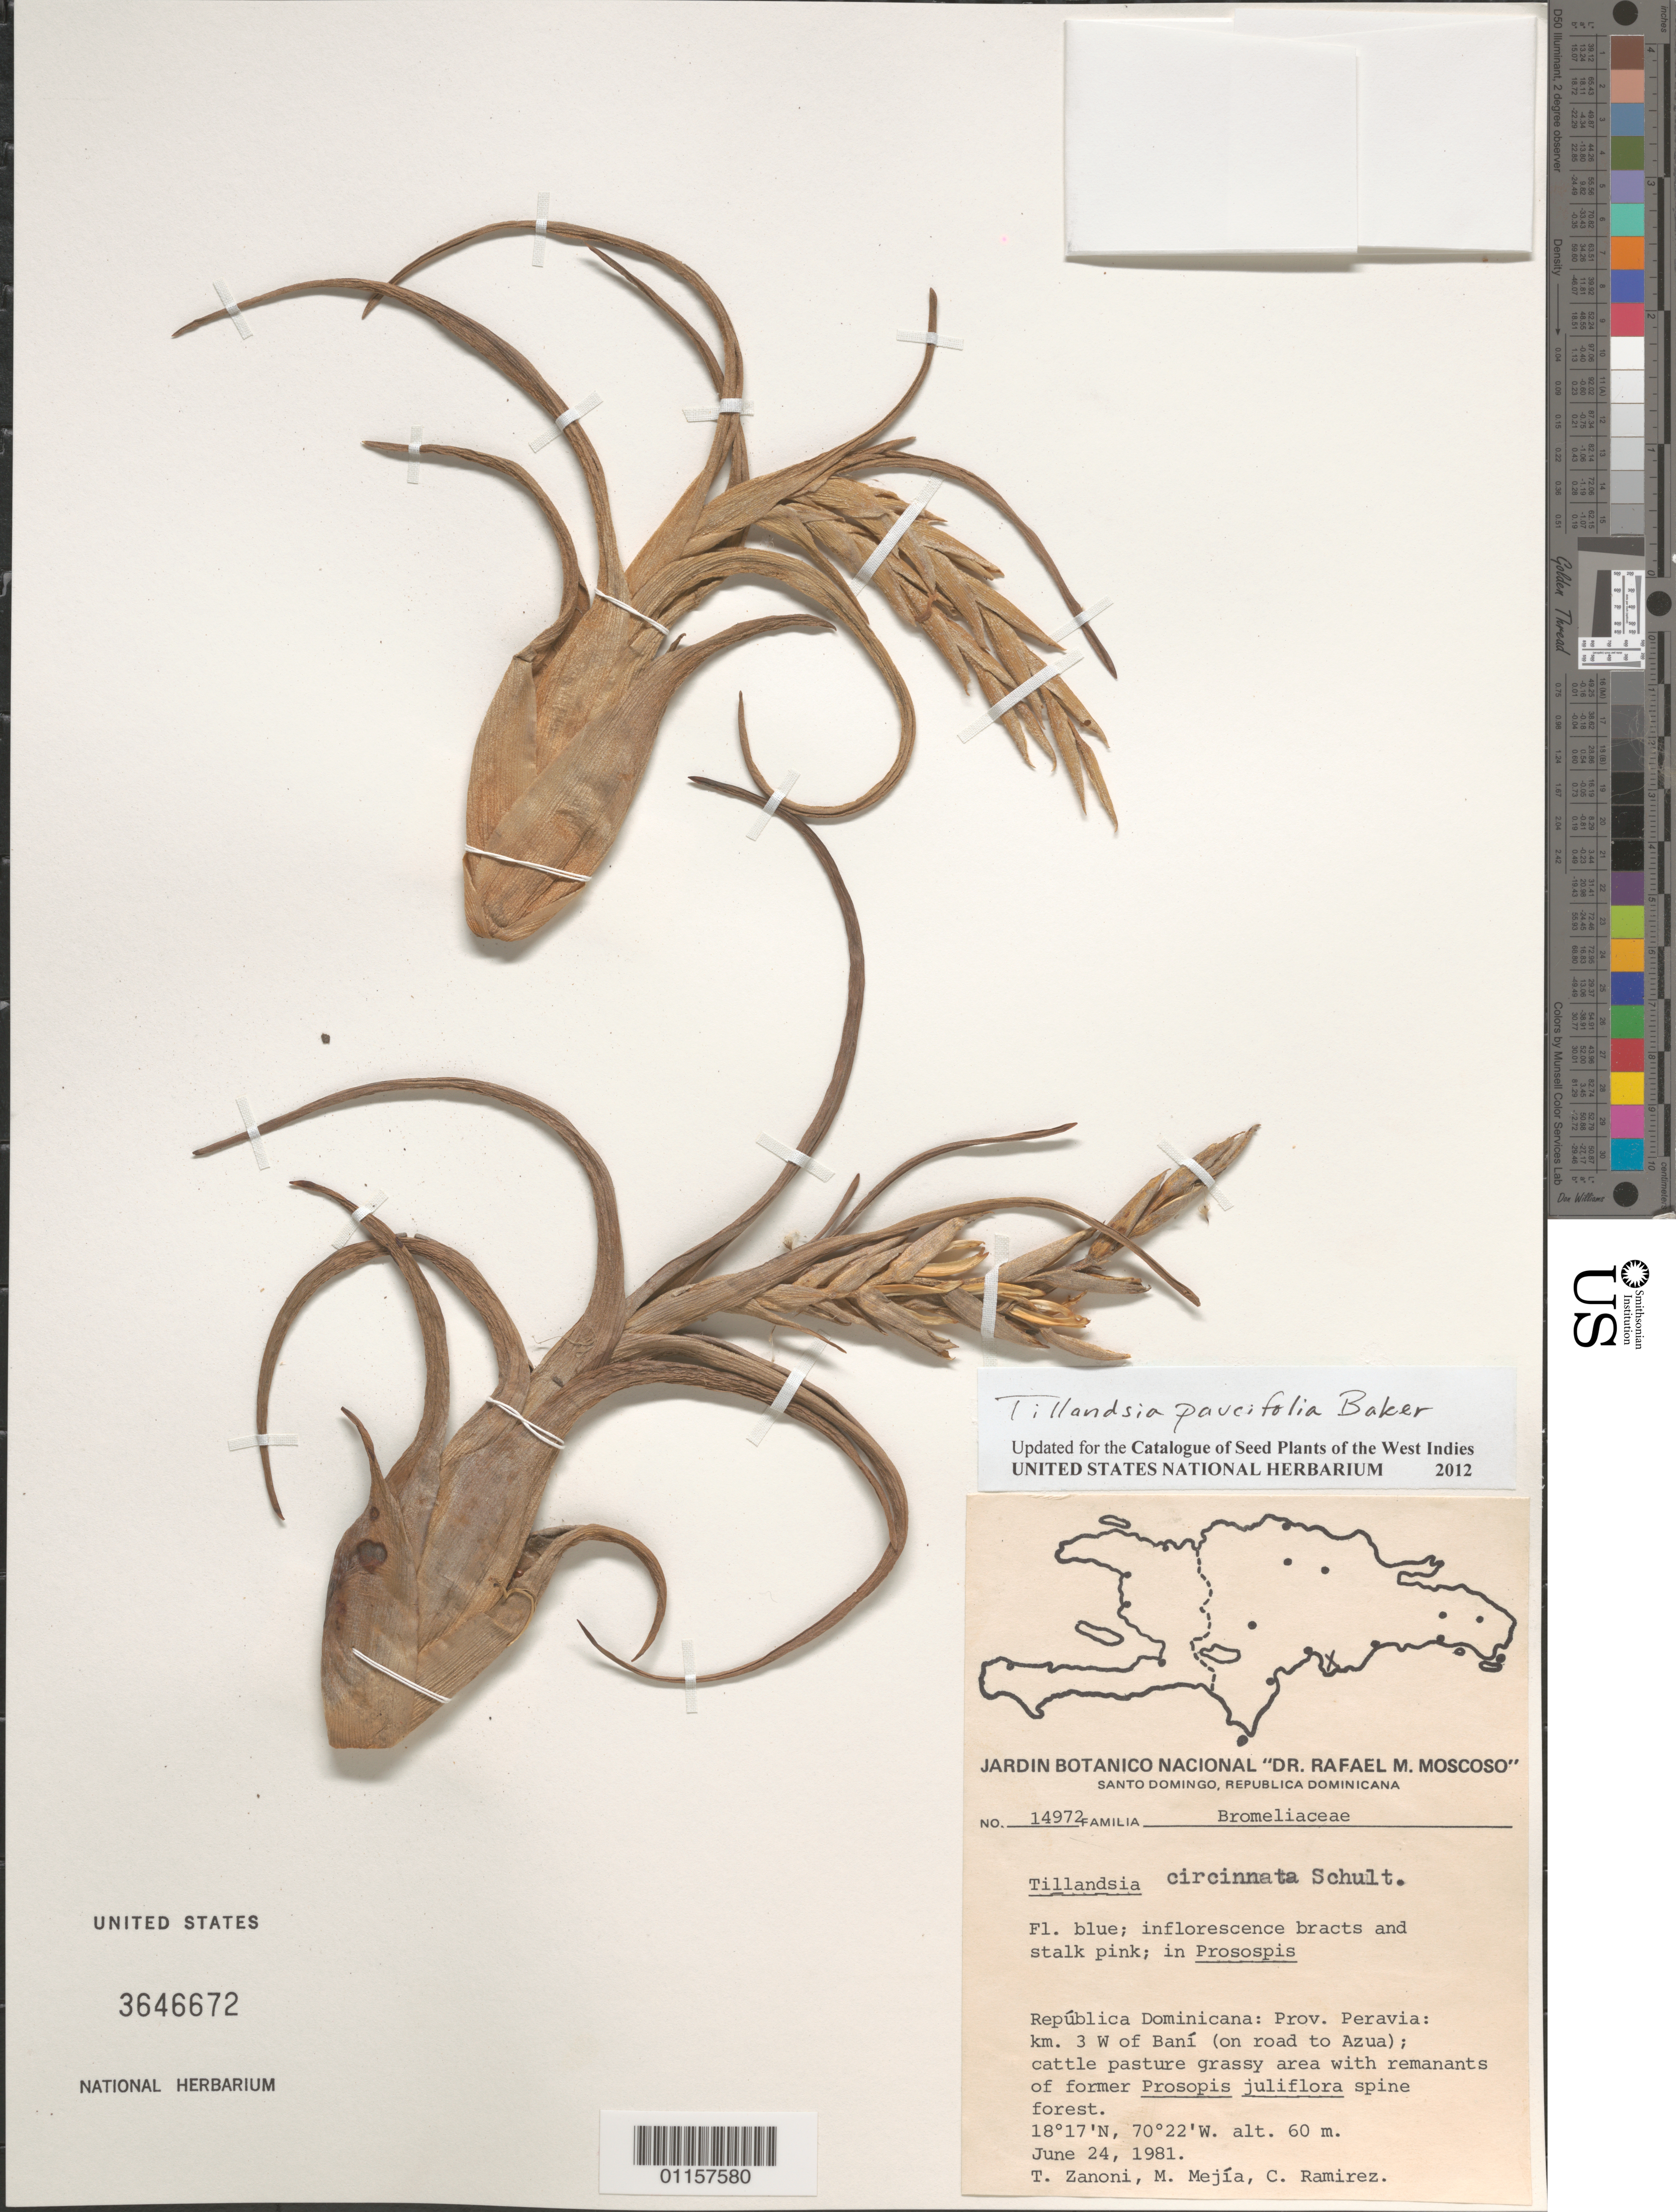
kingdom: Plantae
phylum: Tracheophyta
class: Liliopsida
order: Poales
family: Bromeliaceae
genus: Tillandsia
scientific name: Tillandsia paucifolia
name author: Baker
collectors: T. A. Zanoni, M. Mejia & C. Ramirez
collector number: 14972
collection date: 1981-06-24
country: Dominican Republic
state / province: Peravia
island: Hispaniola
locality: Baní; km 3 W of Baní (on road to Azua).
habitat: Cattle pasture grassy area with remnants of former Prosopis juliflora spine forest.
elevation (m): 60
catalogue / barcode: US 3646672